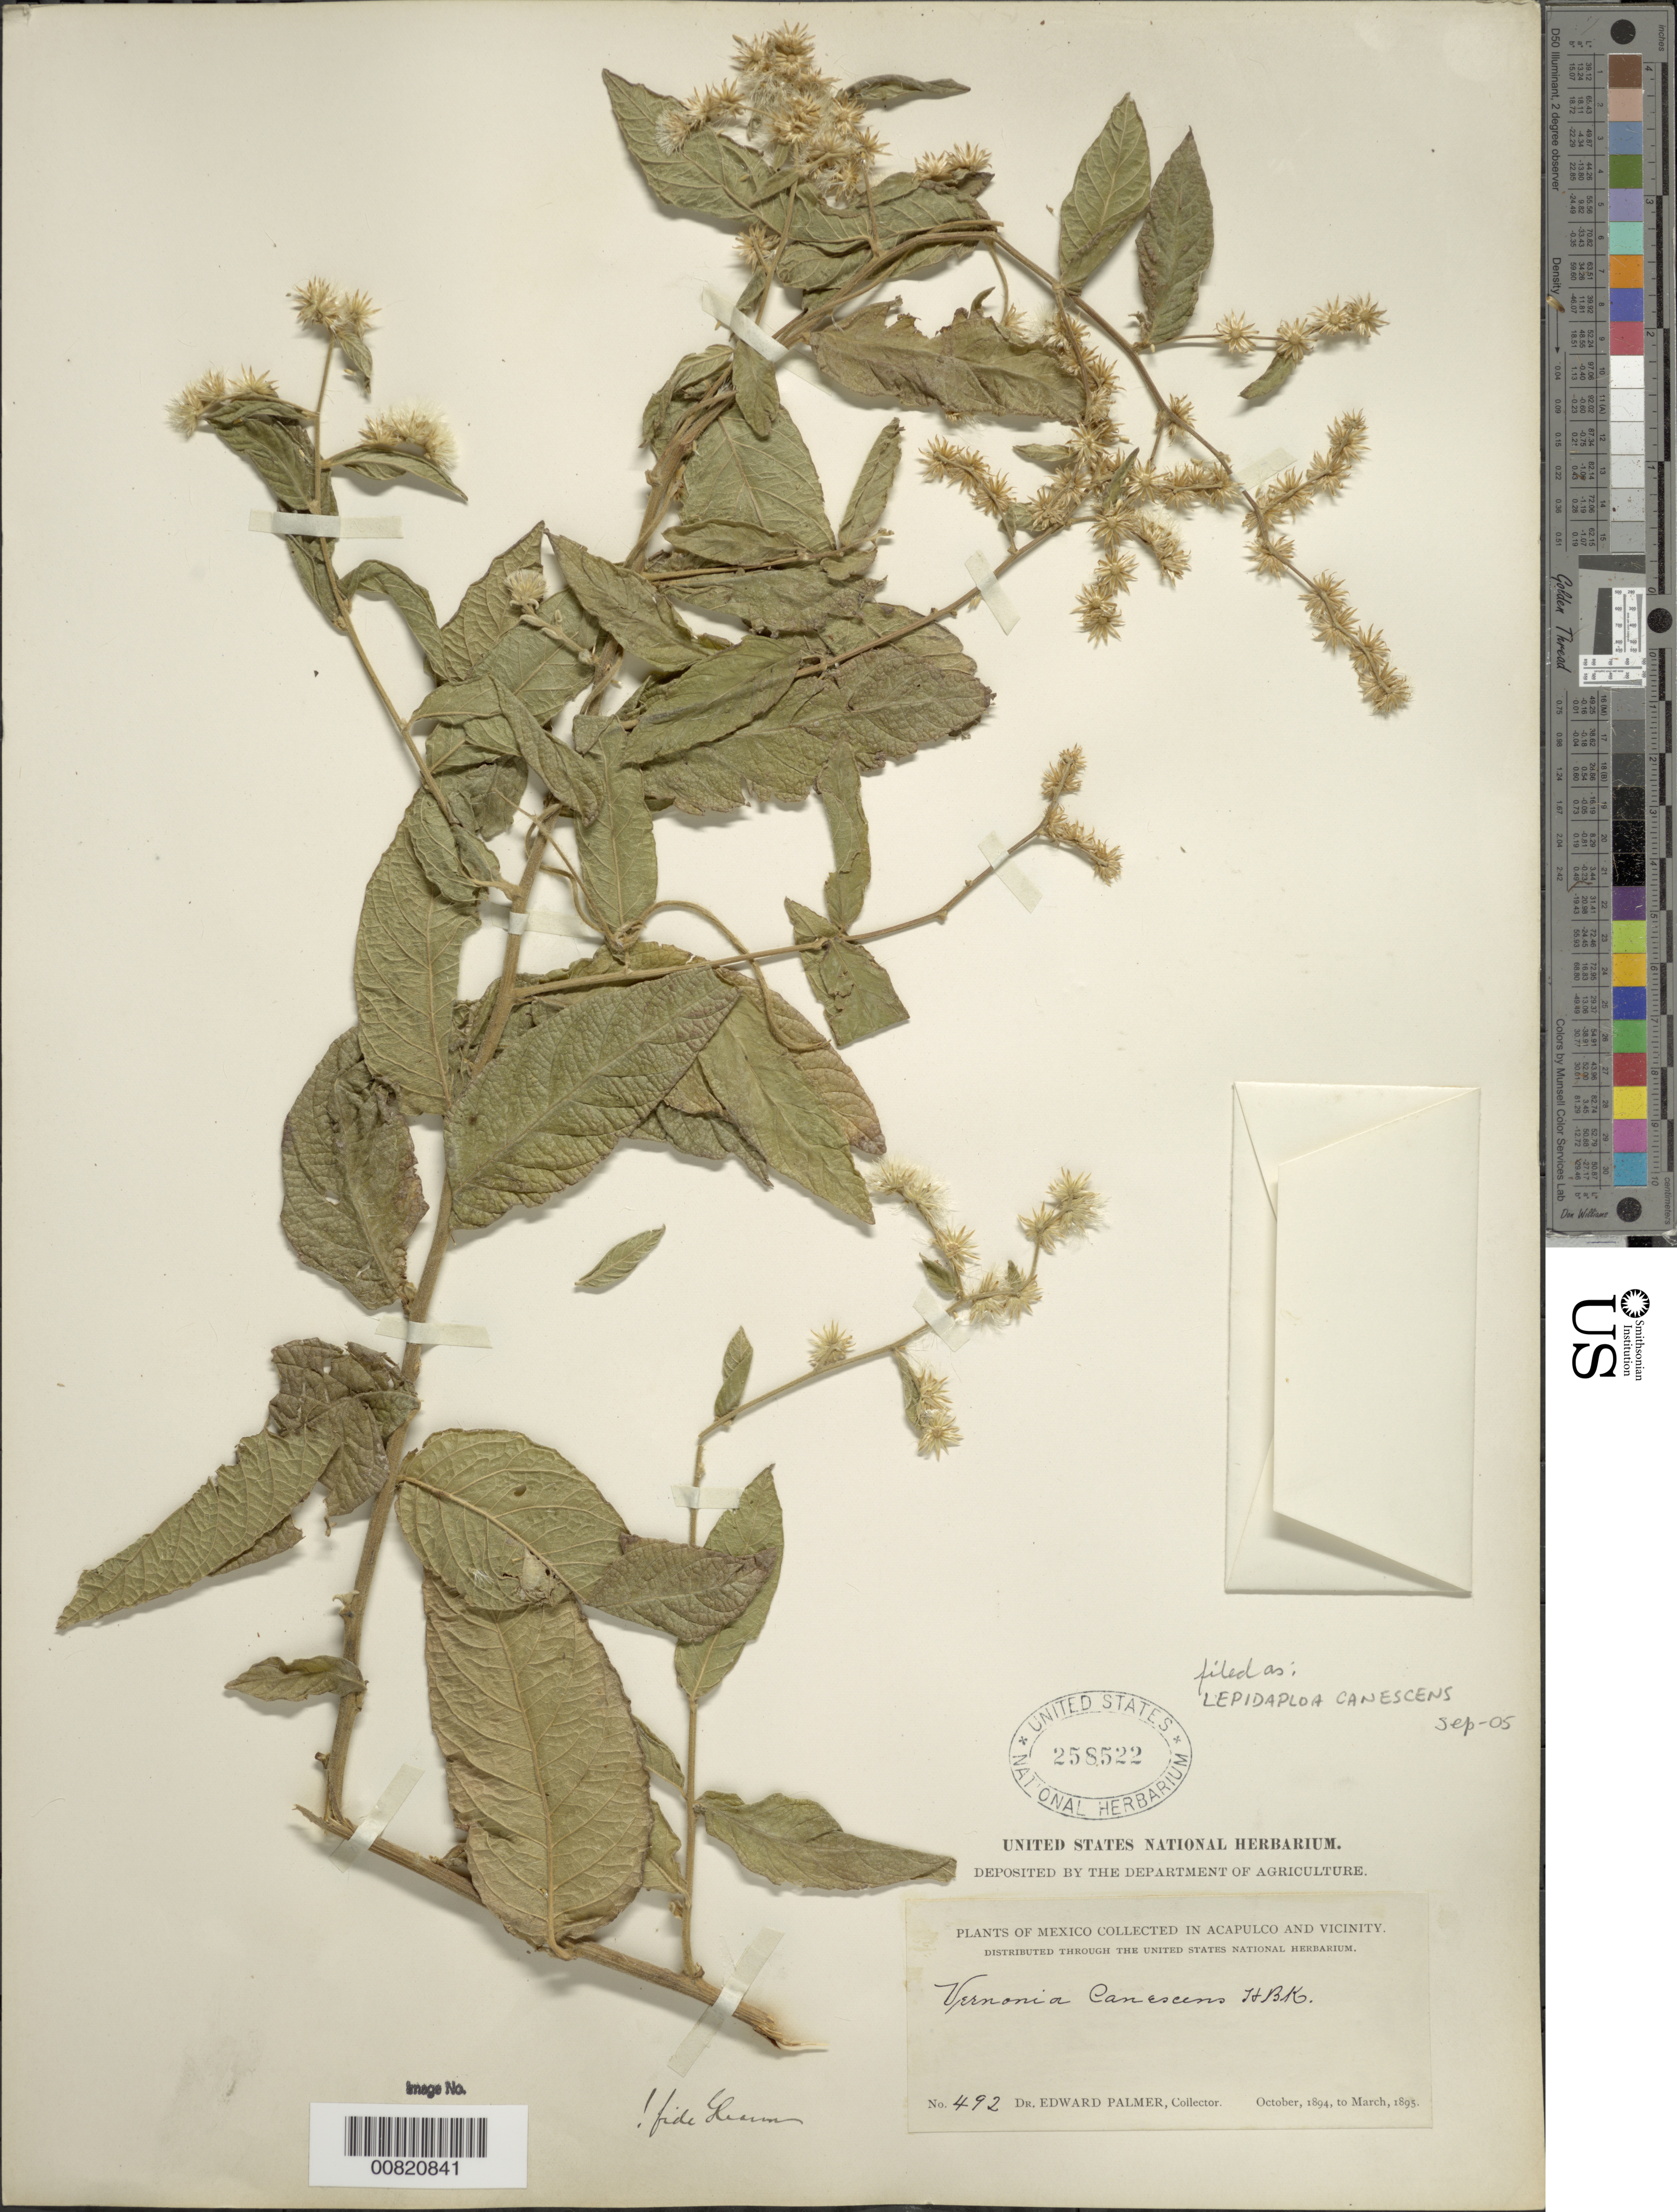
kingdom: Plantae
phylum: Tracheophyta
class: Magnoliopsida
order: Asterales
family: Asteraceae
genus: Lepidaploa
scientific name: Lepidaploa canescens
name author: (Kunth) H. Rob.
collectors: E. Palmer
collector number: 492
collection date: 1894-10/1895-03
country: Mexico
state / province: México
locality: México in Acapulco and vicinity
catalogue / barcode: US 258522